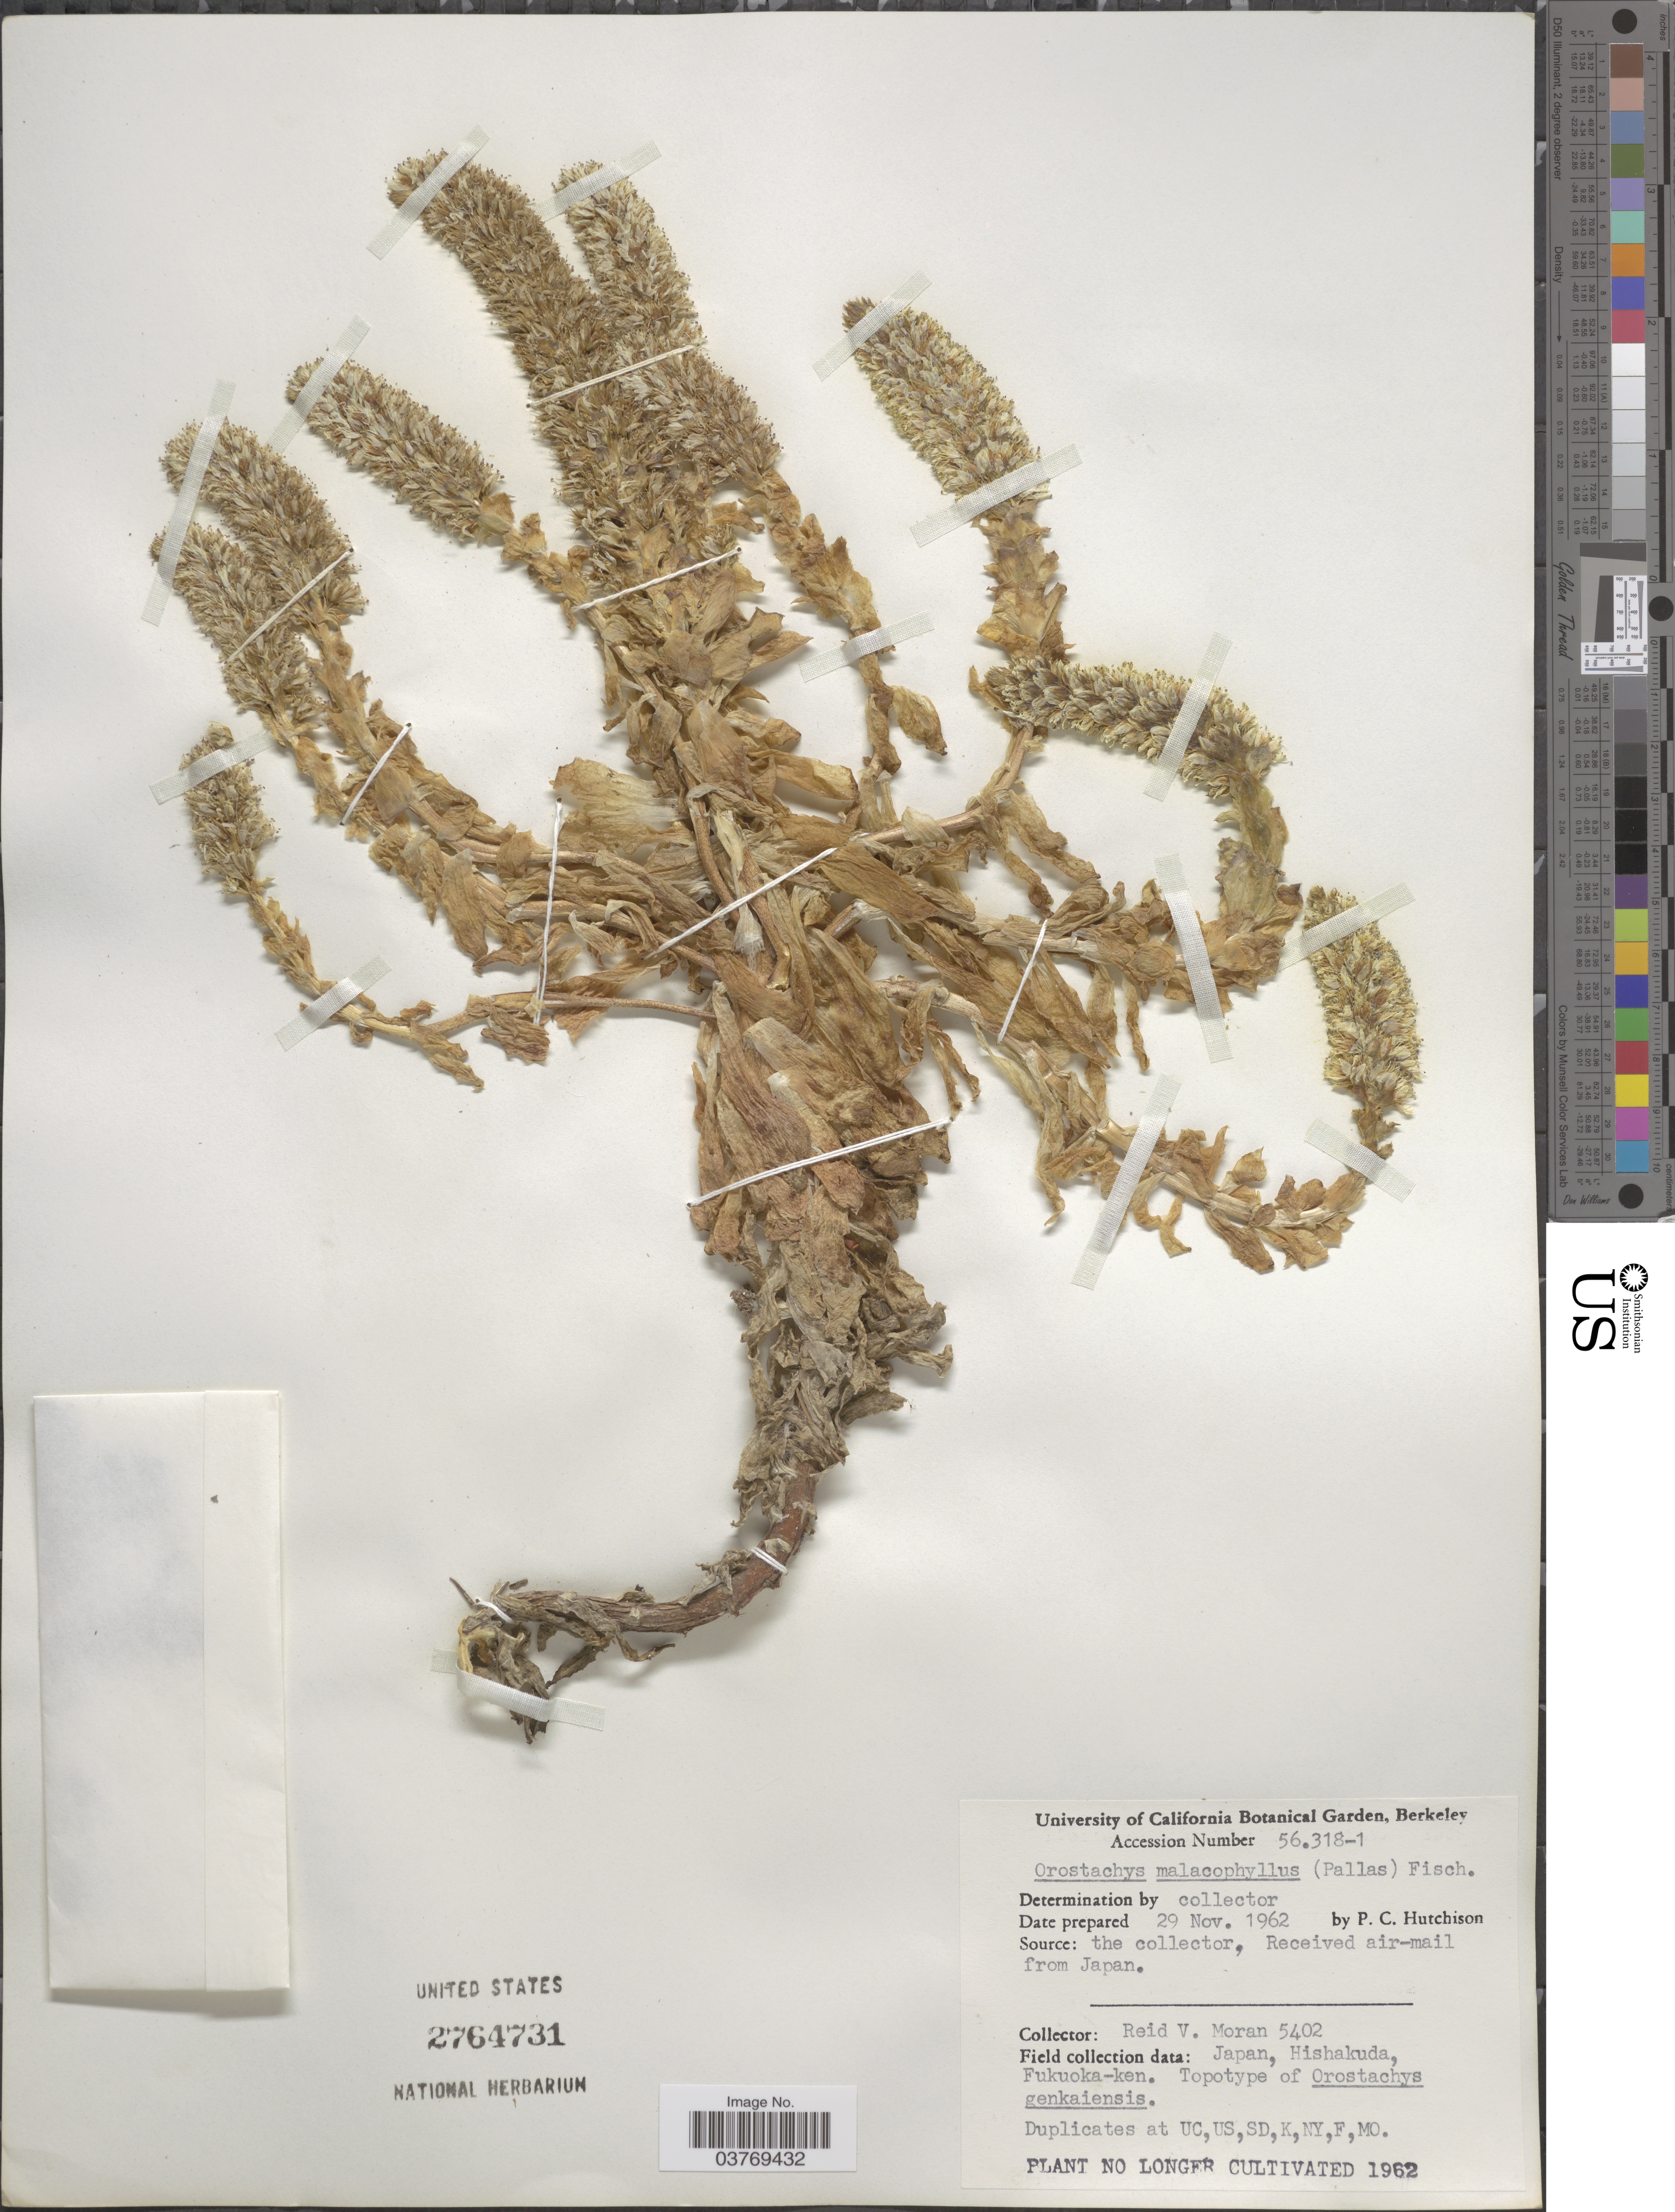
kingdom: Plantae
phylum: Tracheophyta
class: Magnoliopsida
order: Saxifragales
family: Crassulaceae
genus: Orostachys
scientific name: Orostachys malacophylla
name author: (Pall.) Fisch.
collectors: P. C. Hutchison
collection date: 1962-11-29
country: United States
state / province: California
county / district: Alameda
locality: University of California Botanical Garden, Berkeley.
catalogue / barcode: US 2764731